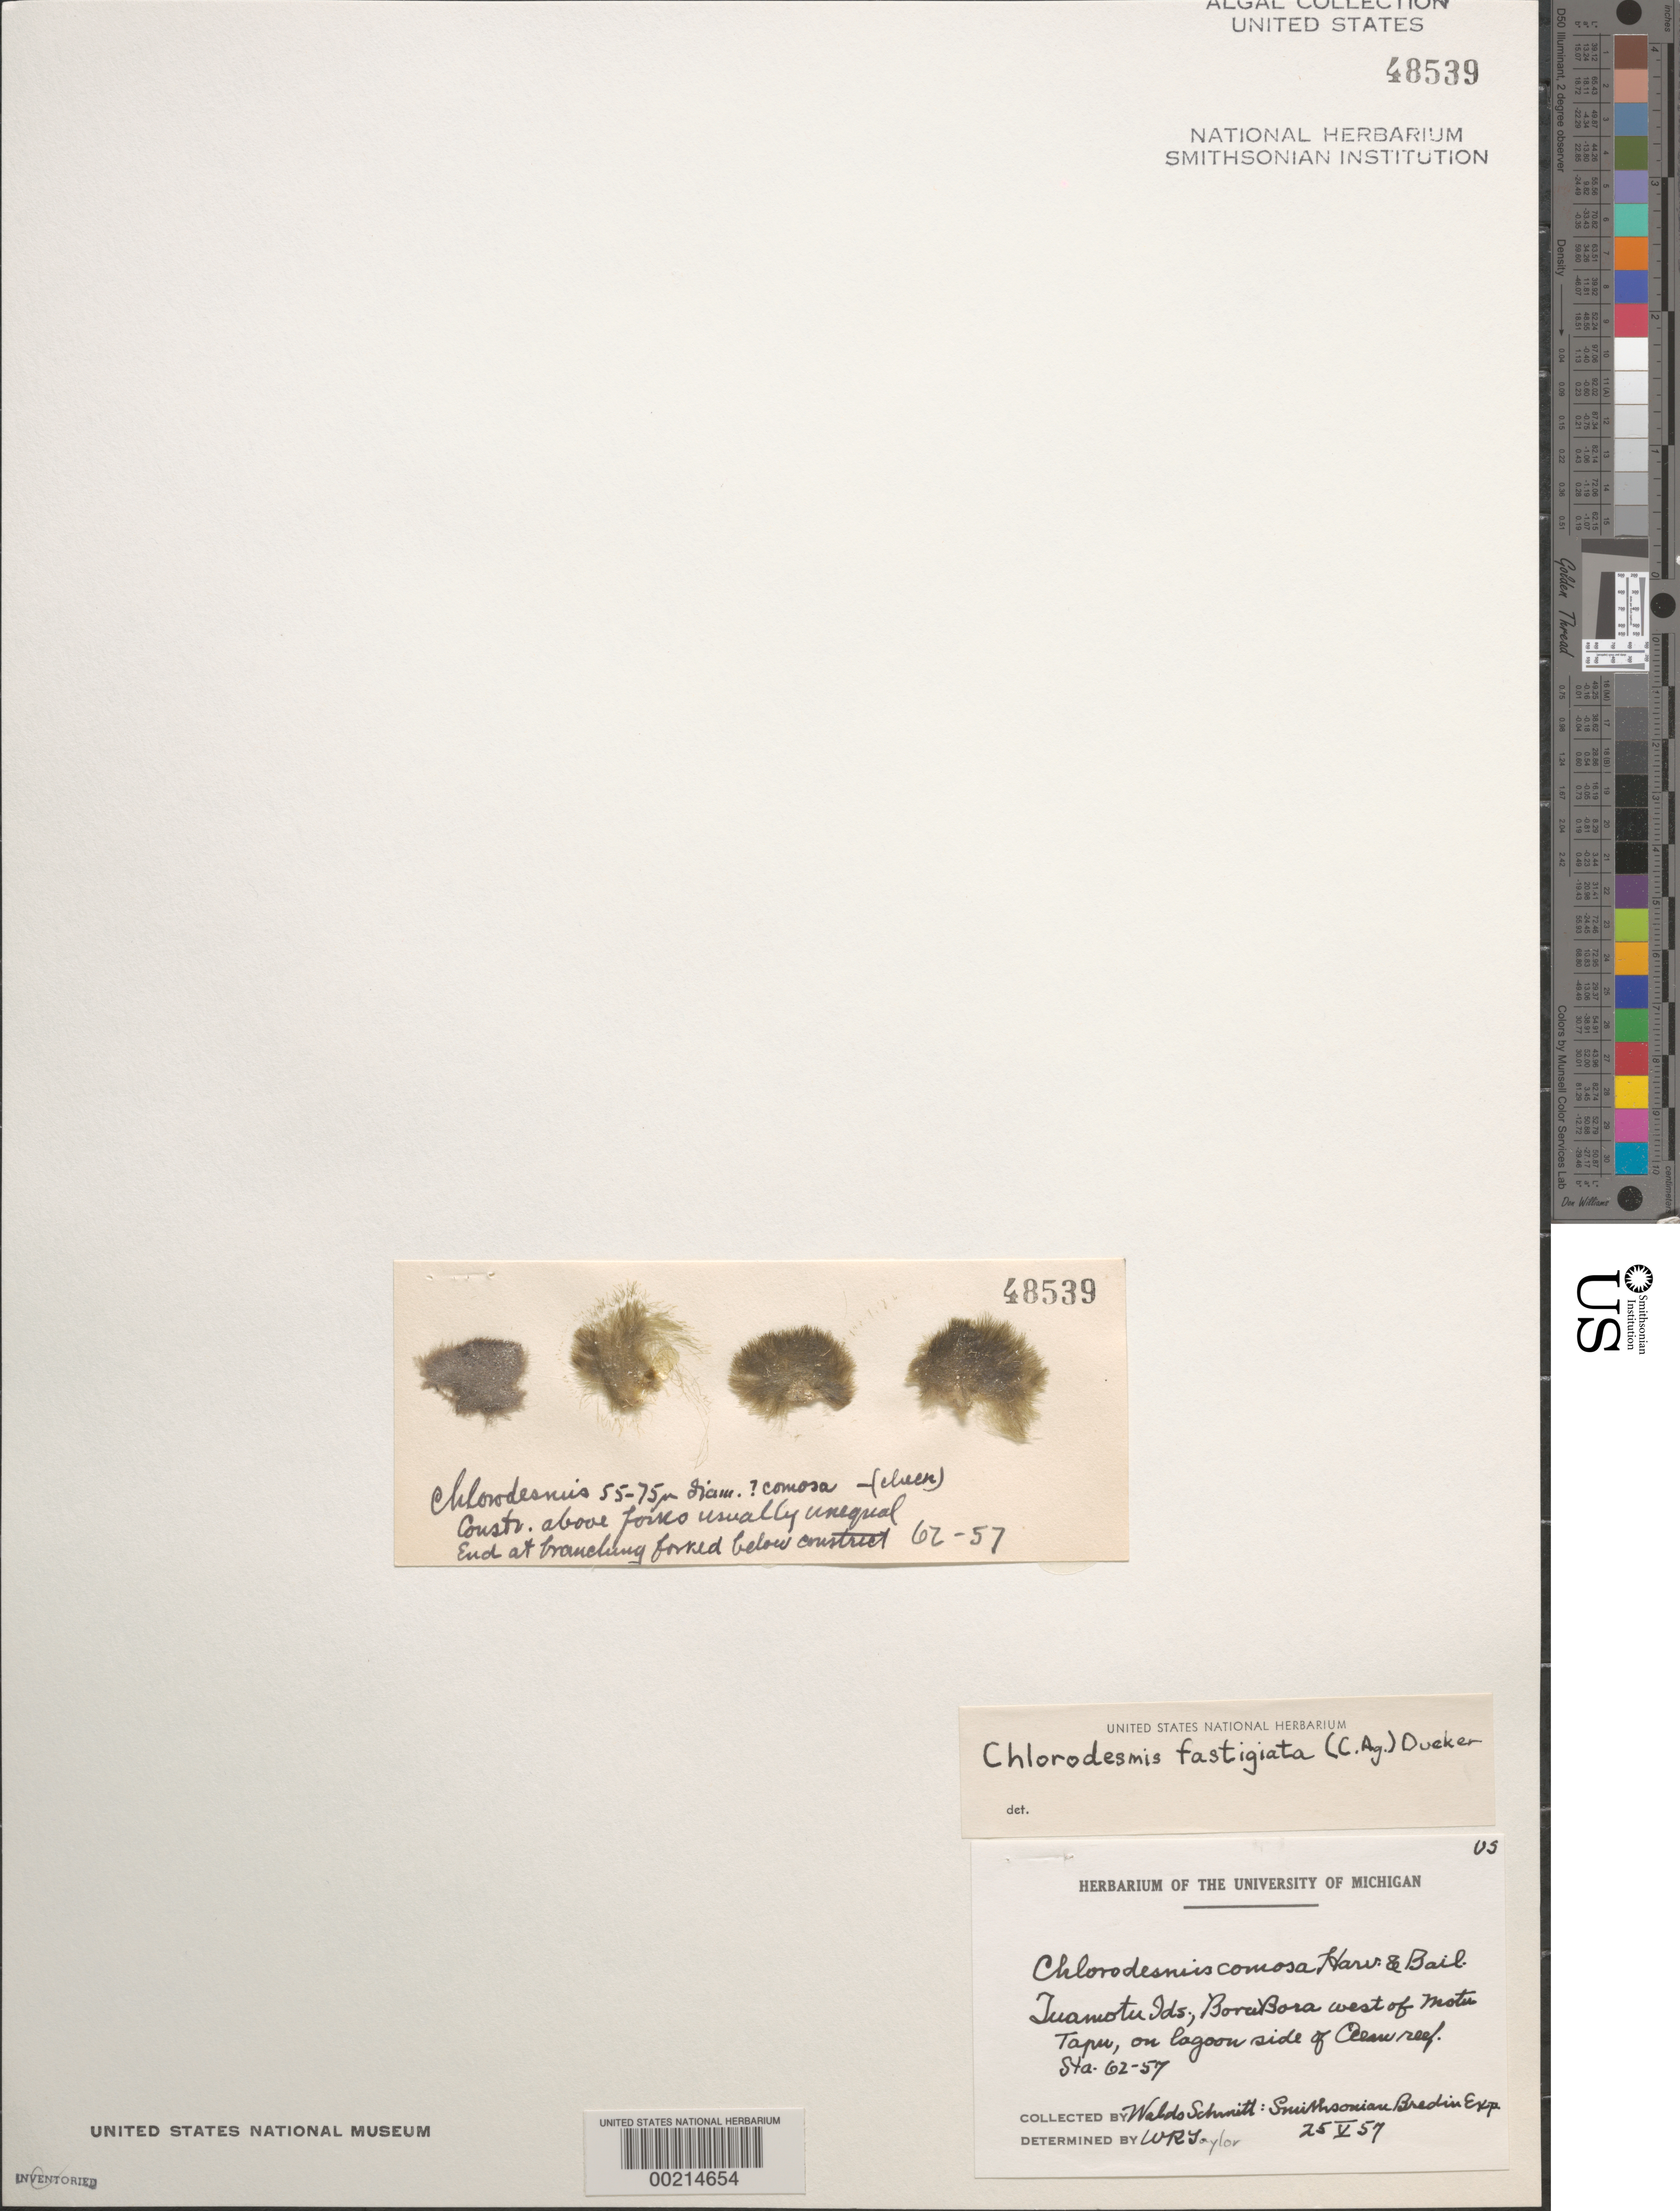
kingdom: Plantae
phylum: Chlorophyta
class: Ulvophyceae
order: Bryopsidales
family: Udoteaceae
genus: Chlorodesmis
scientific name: Chlorodesmis fastigiata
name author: (C. Agardh) S.C. Ducker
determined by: Taylor, William R.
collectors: W. L. Schmitt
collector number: Station 62-57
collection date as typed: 25 May 1957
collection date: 1957-05-25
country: French Polynesia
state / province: Iles Sous-le-Vent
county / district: Bora Bora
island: Bora Bora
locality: West of Motu Tapu, lagoon side of Aeau Reef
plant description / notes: Smithsonian-Bredin Expedition, 1957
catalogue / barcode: US 48539